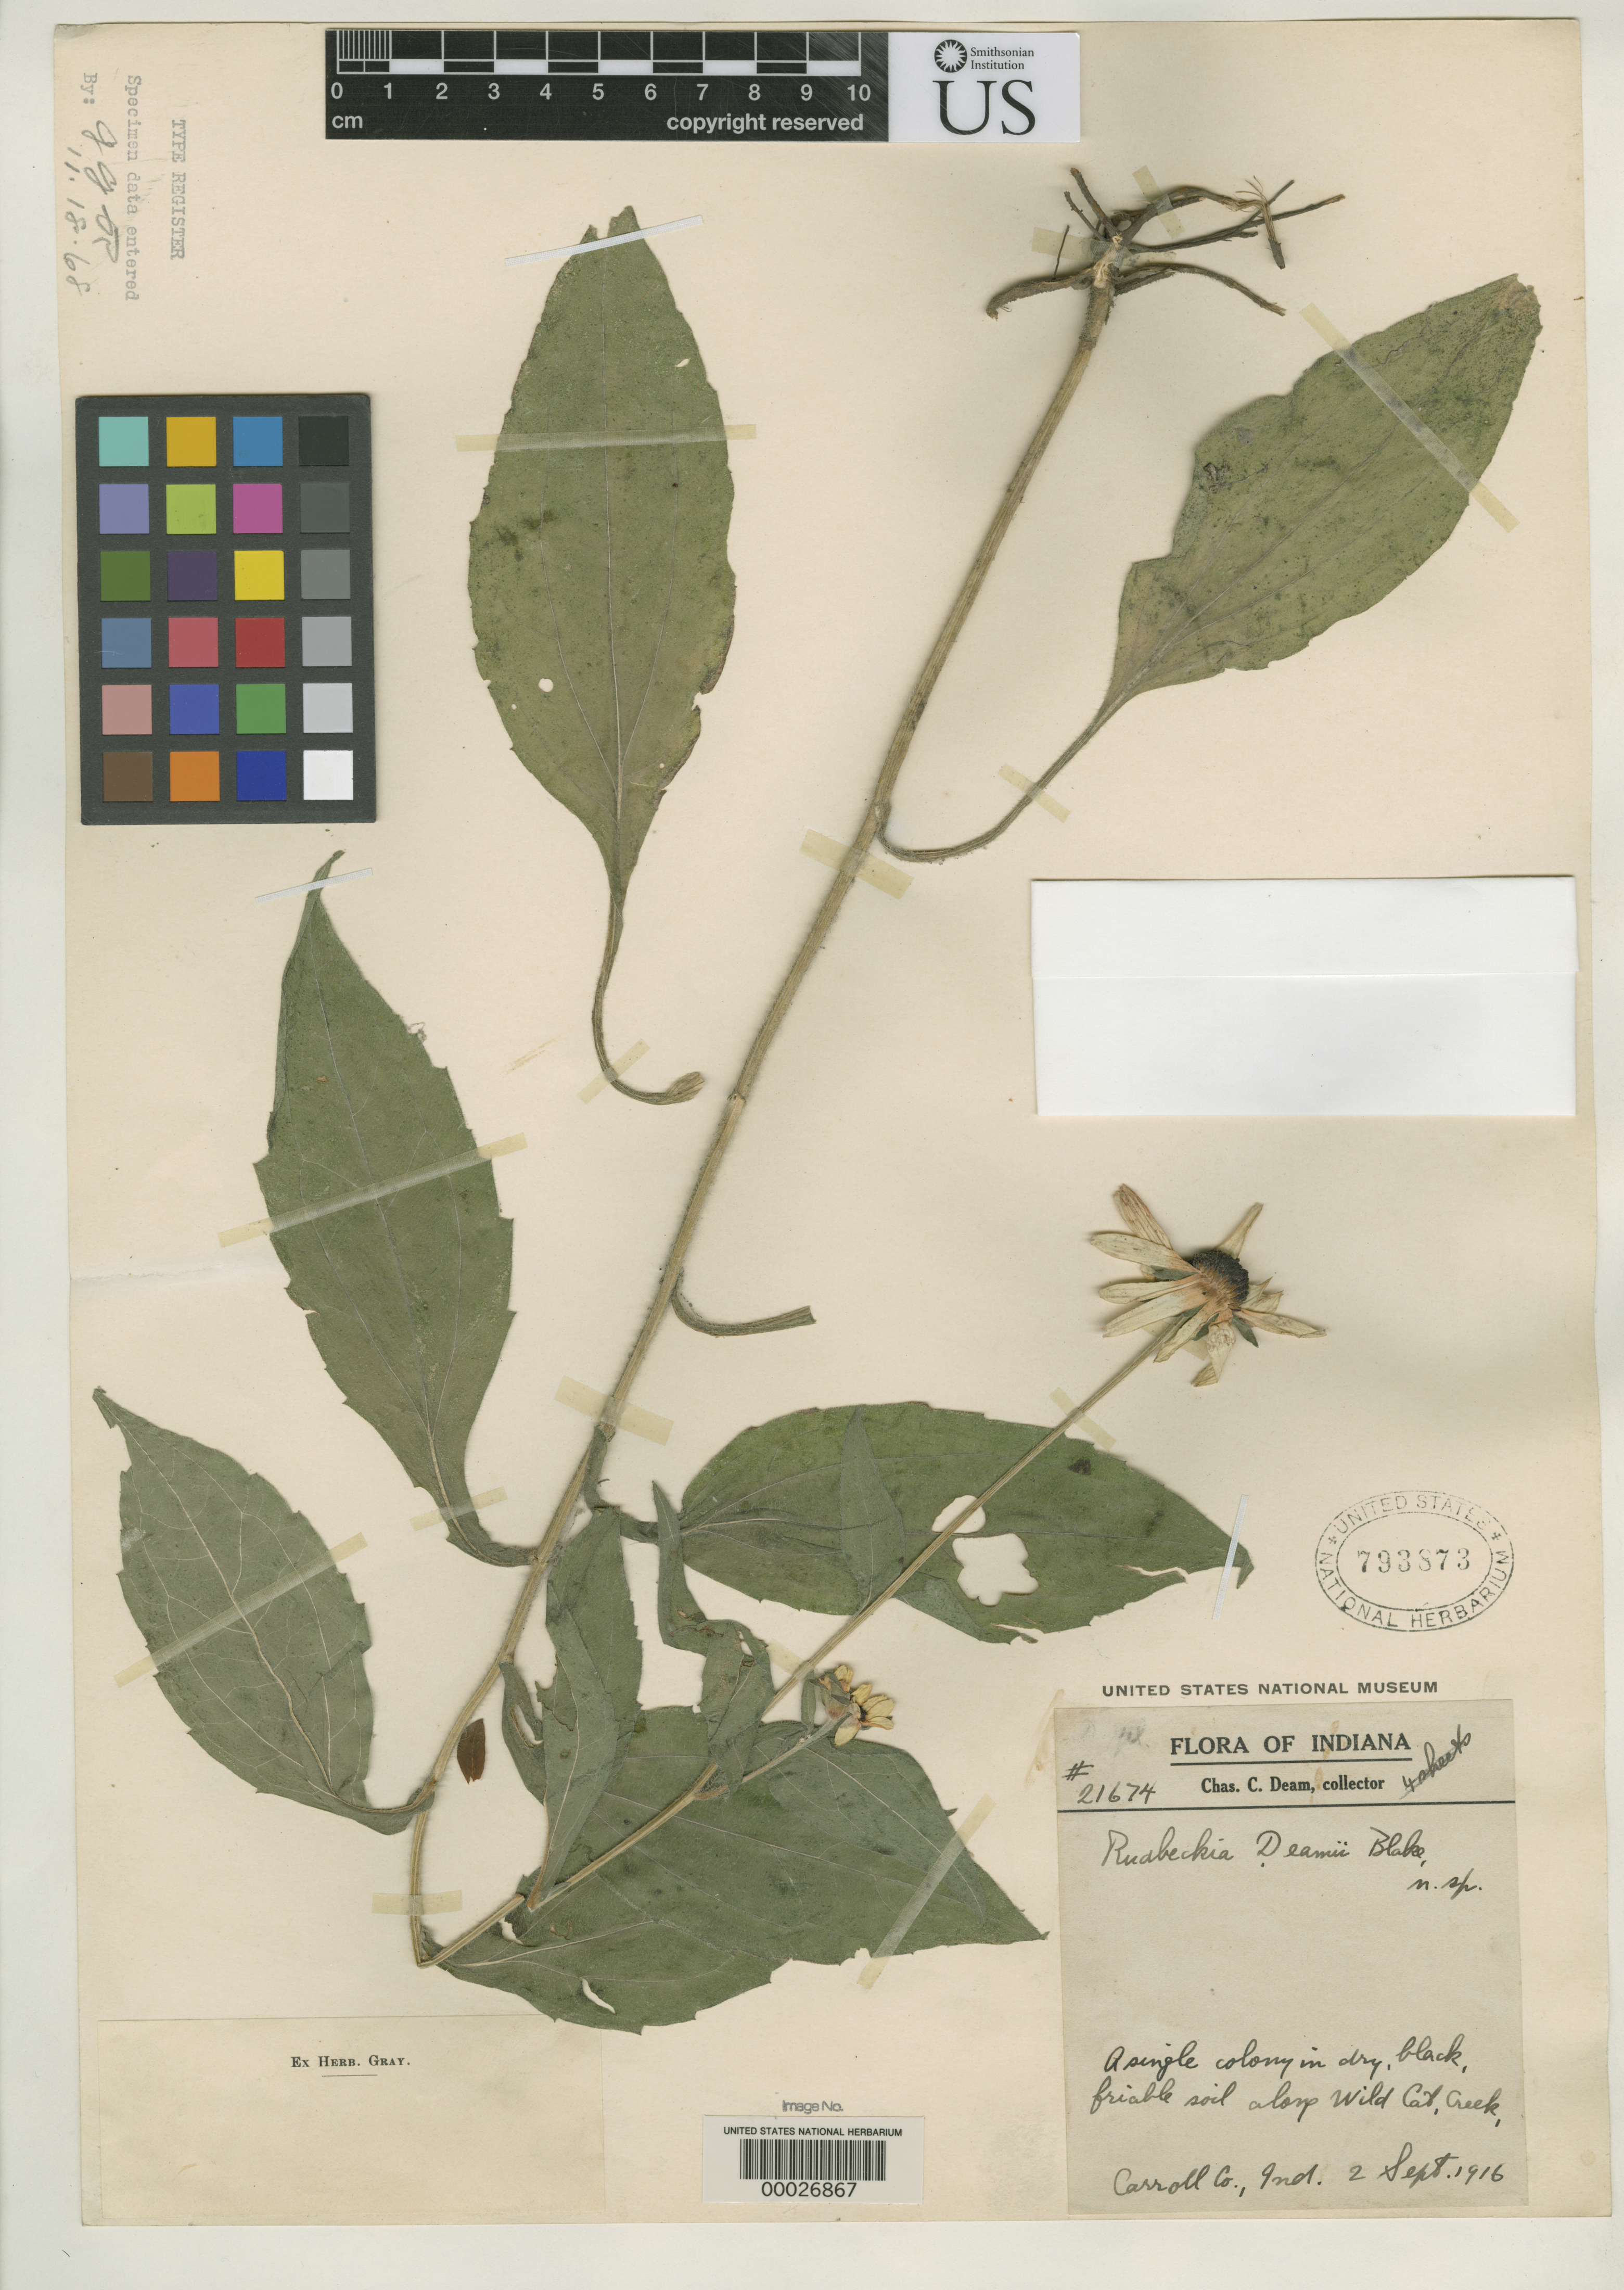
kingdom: Plantae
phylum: Tracheophyta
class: Magnoliopsida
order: Asterales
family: Asteraceae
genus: Rudbeckia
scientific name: Rudbeckia deamii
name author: S.F. Blake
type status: Isotype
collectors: C. C. Deam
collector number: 21674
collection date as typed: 02 Sep 1916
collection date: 1916-09-02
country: United States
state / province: Indiana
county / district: Carroll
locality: Wild Cat Creek.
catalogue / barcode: US 793873